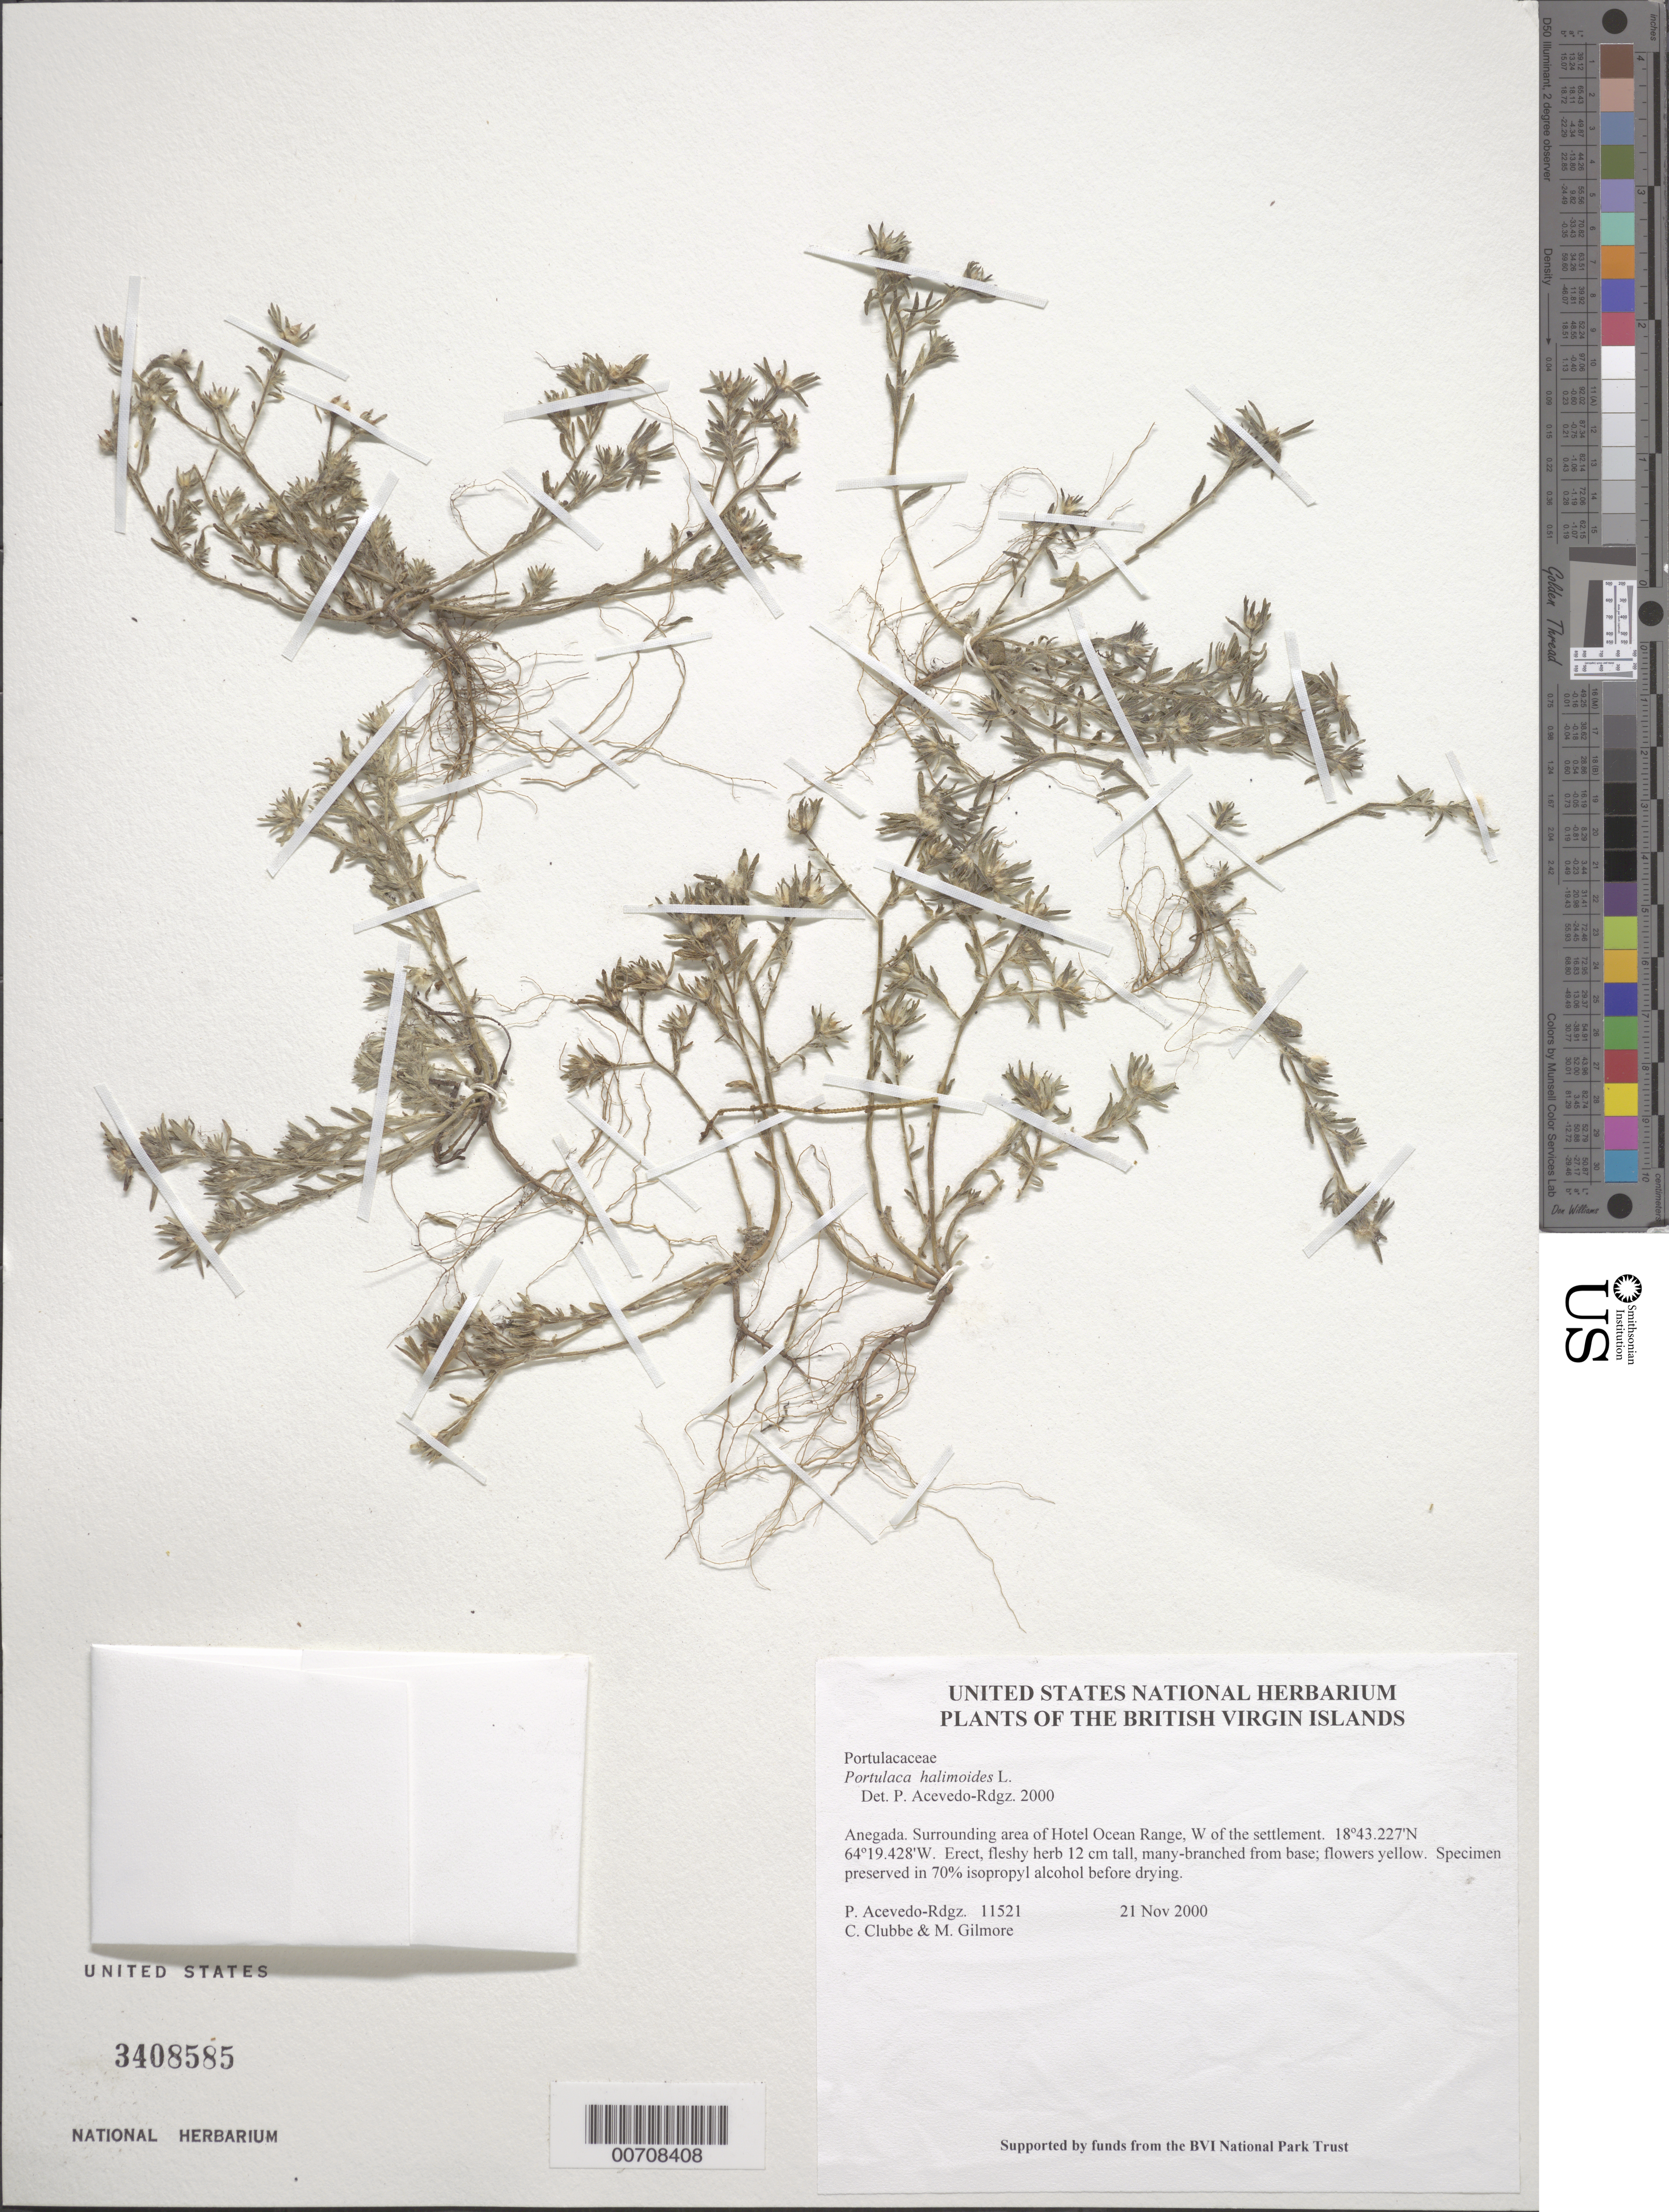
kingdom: Plantae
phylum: Tracheophyta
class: Magnoliopsida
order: Caryophyllales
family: Portulacaceae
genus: Portulaca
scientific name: Portulaca halimoides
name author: L.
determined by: Acevedo-Rodríguez, P., (BOT), Smithsonian Institution - National Museum of Natural History (UNITED STATES)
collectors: P. Acevedo-Rodr., C. Clubbe & M. Gilmore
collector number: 11521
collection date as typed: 21 Nov 2000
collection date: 2000-11-21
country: British Virgin Islands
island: Anegada I.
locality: Surrounding area of Hotel Ocean Range, W of the settlement.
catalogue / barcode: US 3408585